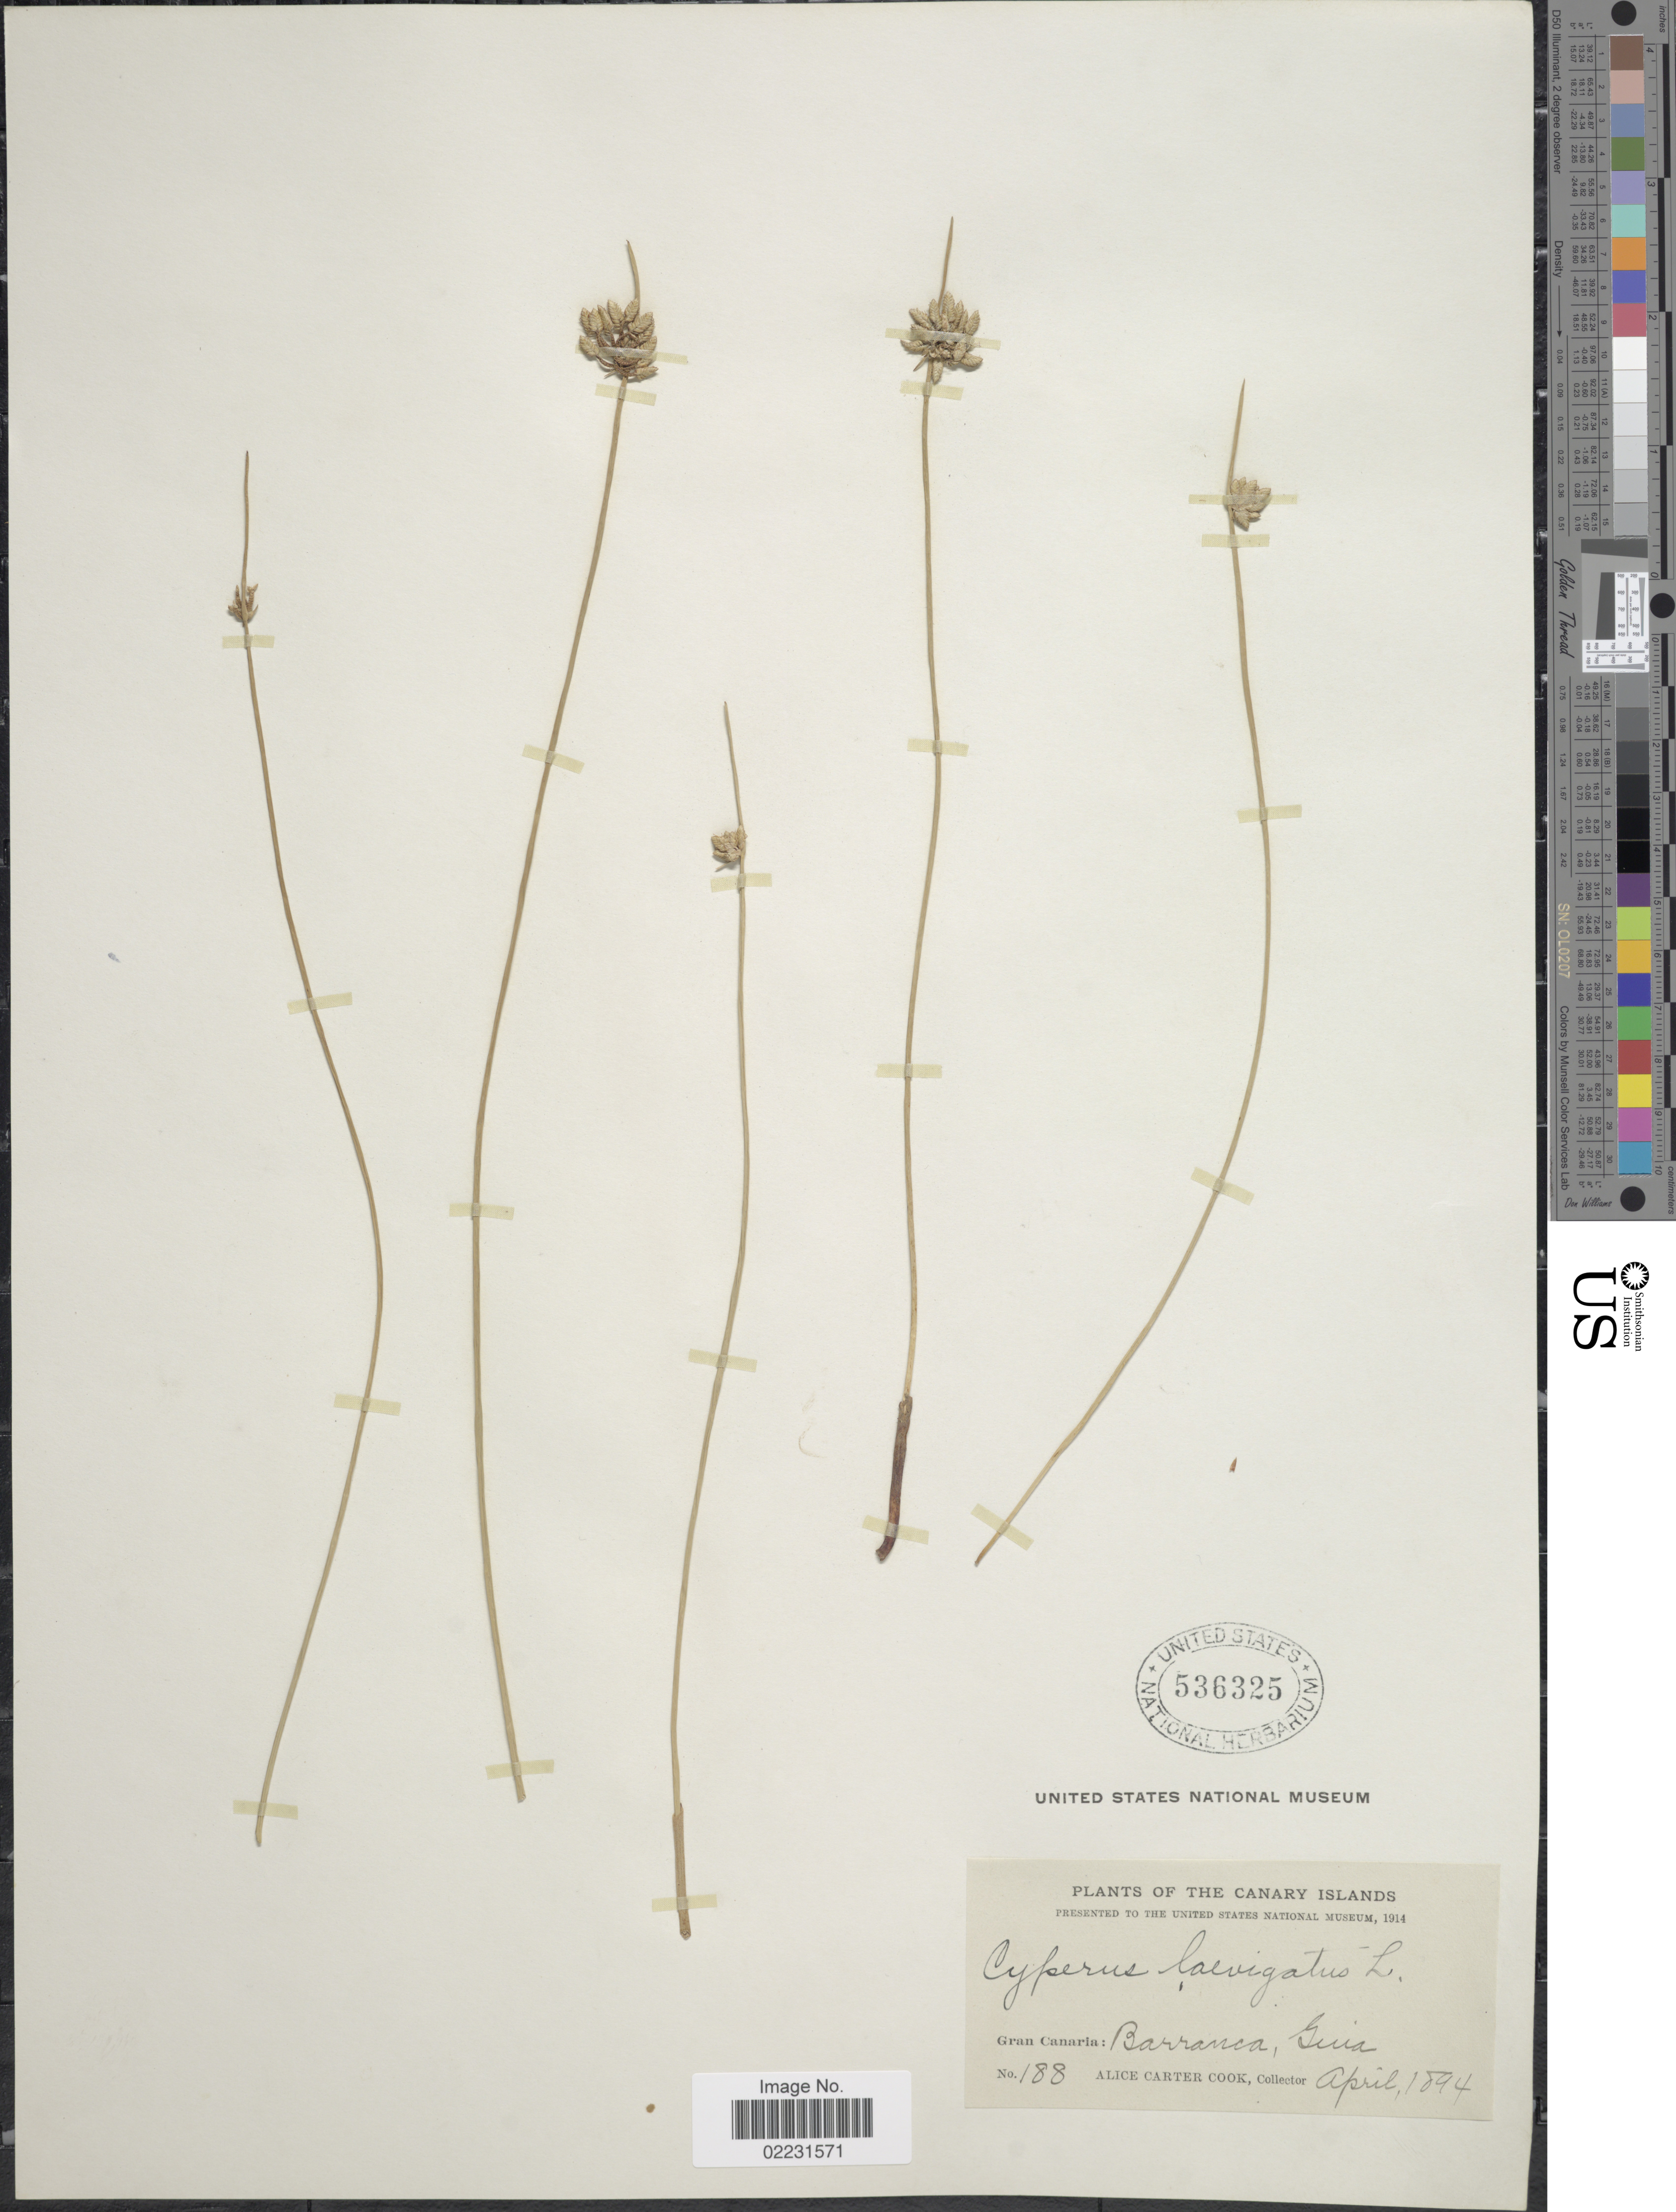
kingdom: Plantae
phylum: Tracheophyta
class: Liliopsida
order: Poales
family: Cyperaceae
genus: Cyperus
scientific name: Cyperus laevigatus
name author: L.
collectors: Alice C. Cook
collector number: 188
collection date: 1894-04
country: Spain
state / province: Canarias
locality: The Canary Islands, Gran Canaria, Barranca Guia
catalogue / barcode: US 536325